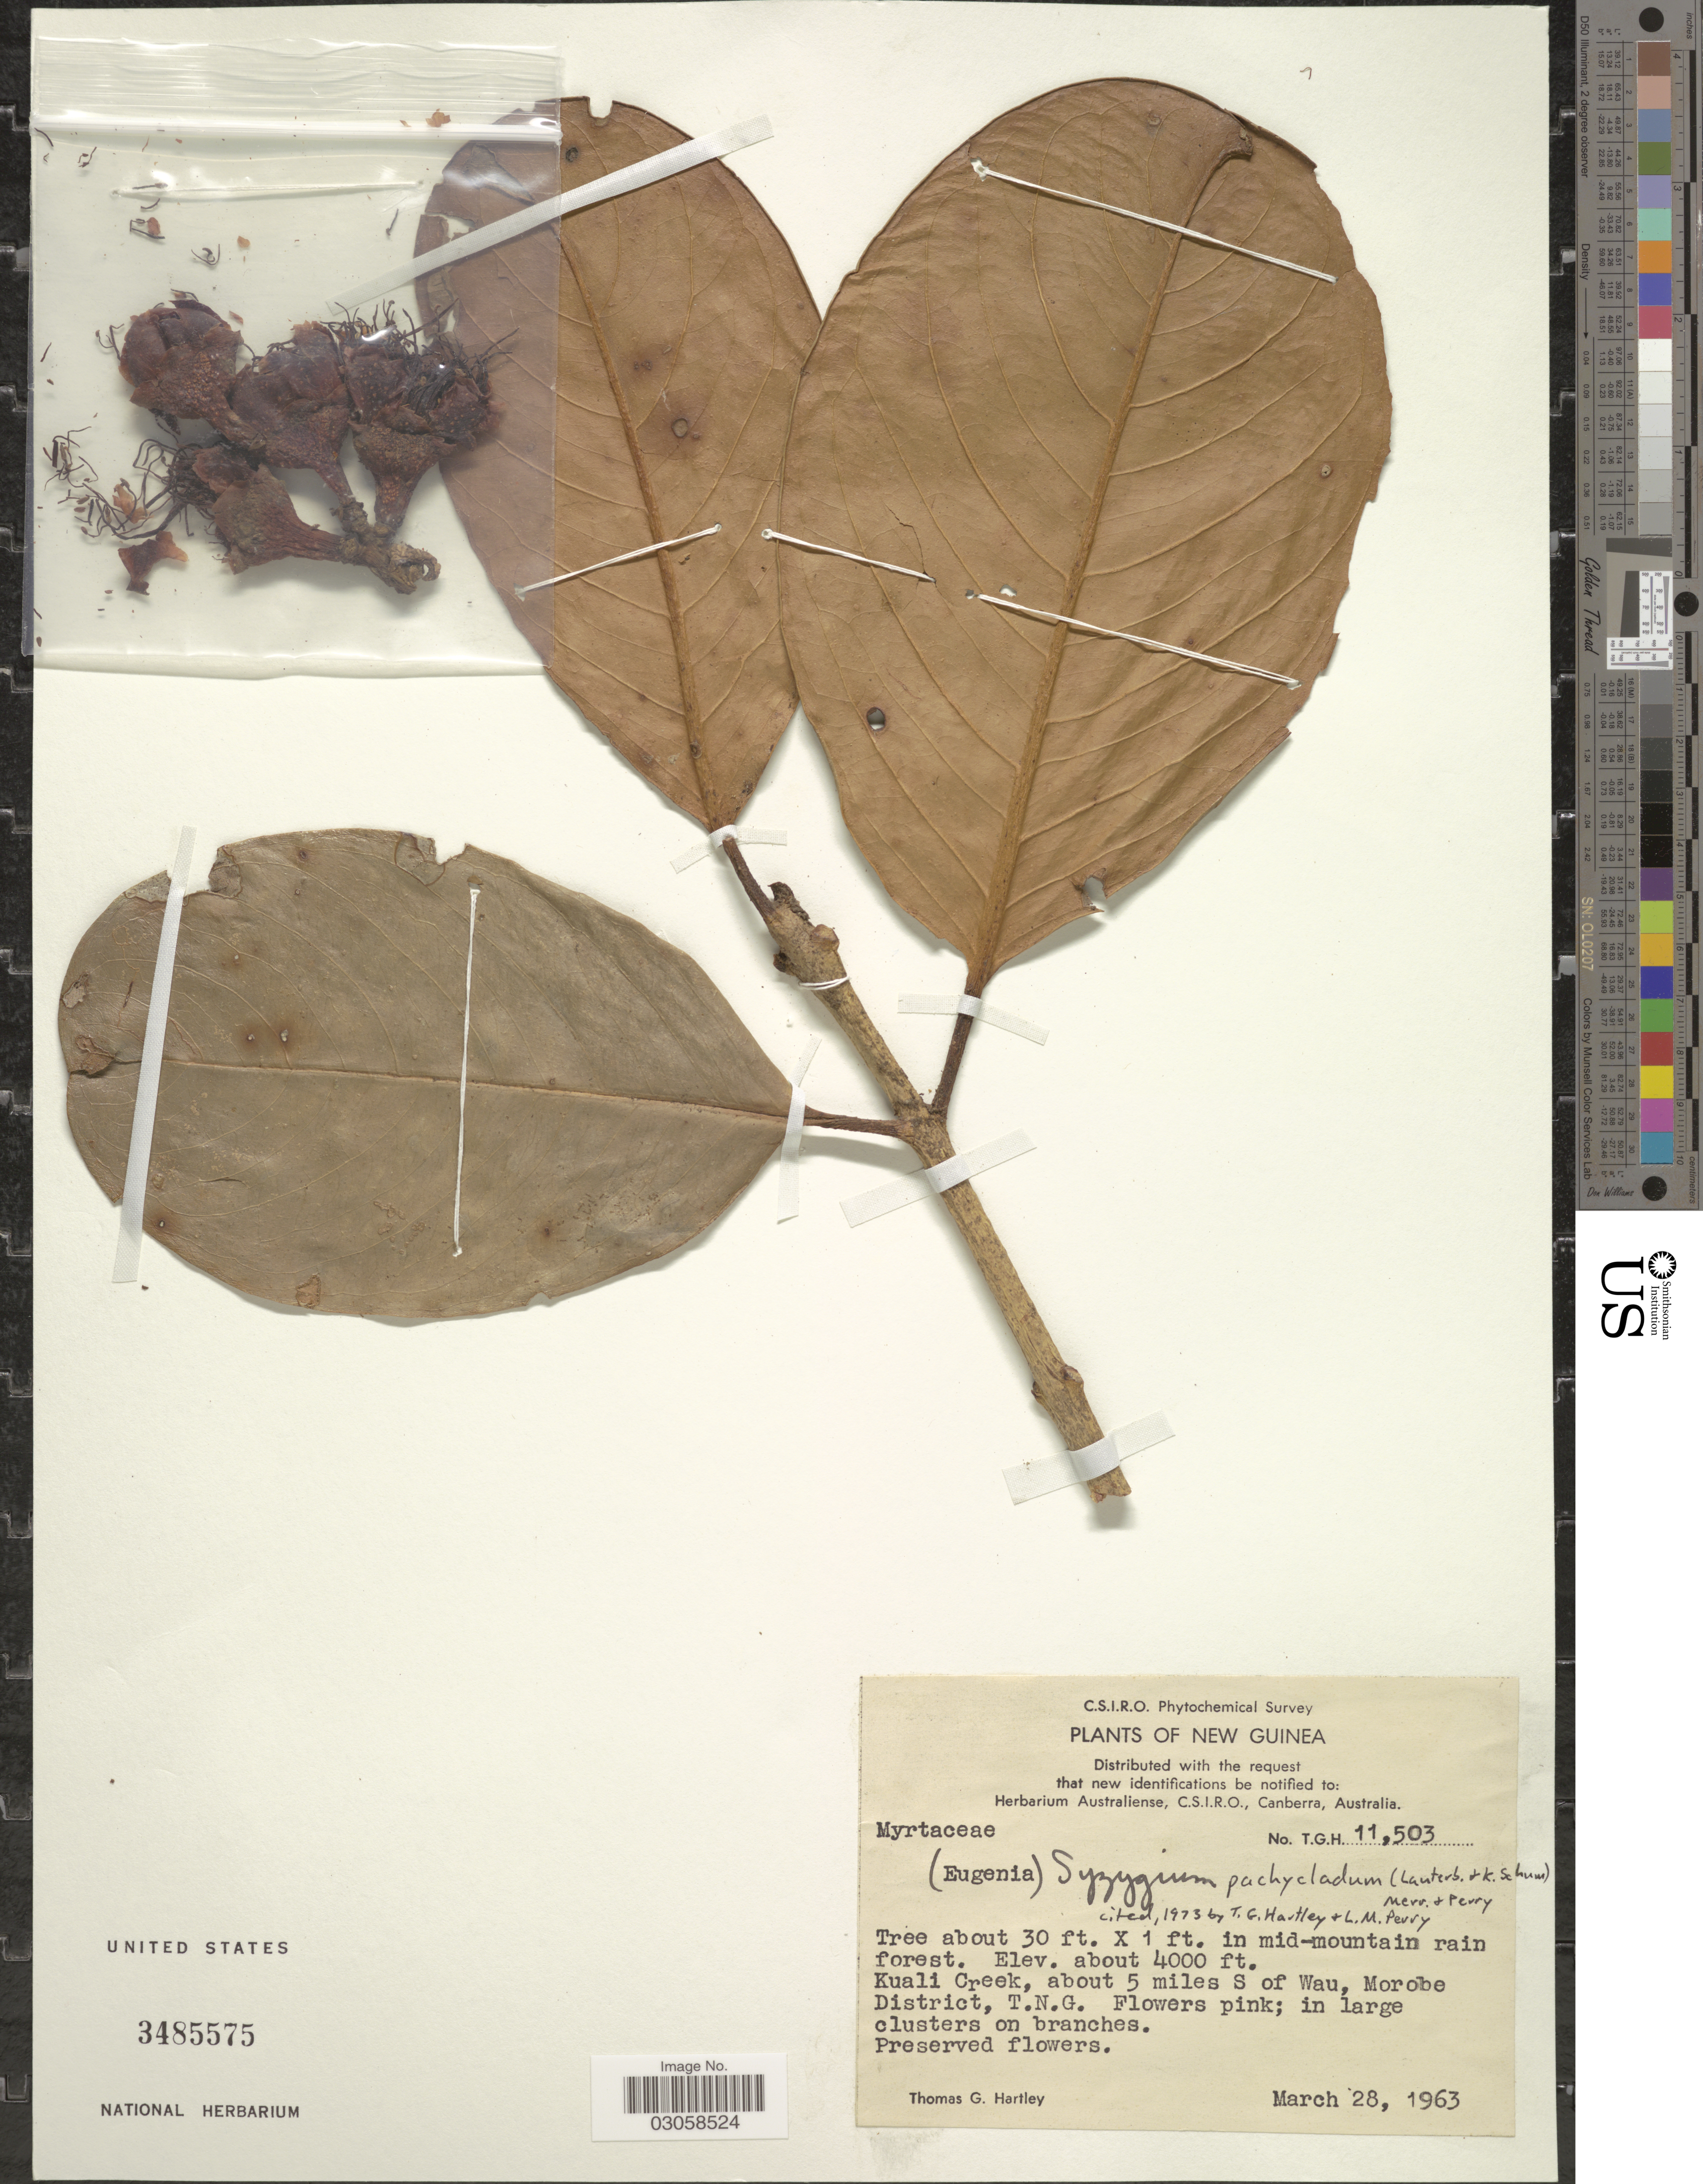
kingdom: Plantae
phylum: Tracheophyta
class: Magnoliopsida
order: Myrtales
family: Myrtaceae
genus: Syzygium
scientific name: Syzygium pachycladum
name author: (Lauterb. & K. Schum.) Merr. & L.M. Perry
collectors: T. G. Hartley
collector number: TGH 11,503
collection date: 1963-03-28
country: Papua New Guinea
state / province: Morobe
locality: New Guinea, in mid-mountain rain forest. Kuali Creek, about 5 miles S of Wau, Morobe District, T.N.G.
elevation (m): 1219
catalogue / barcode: US 3485575